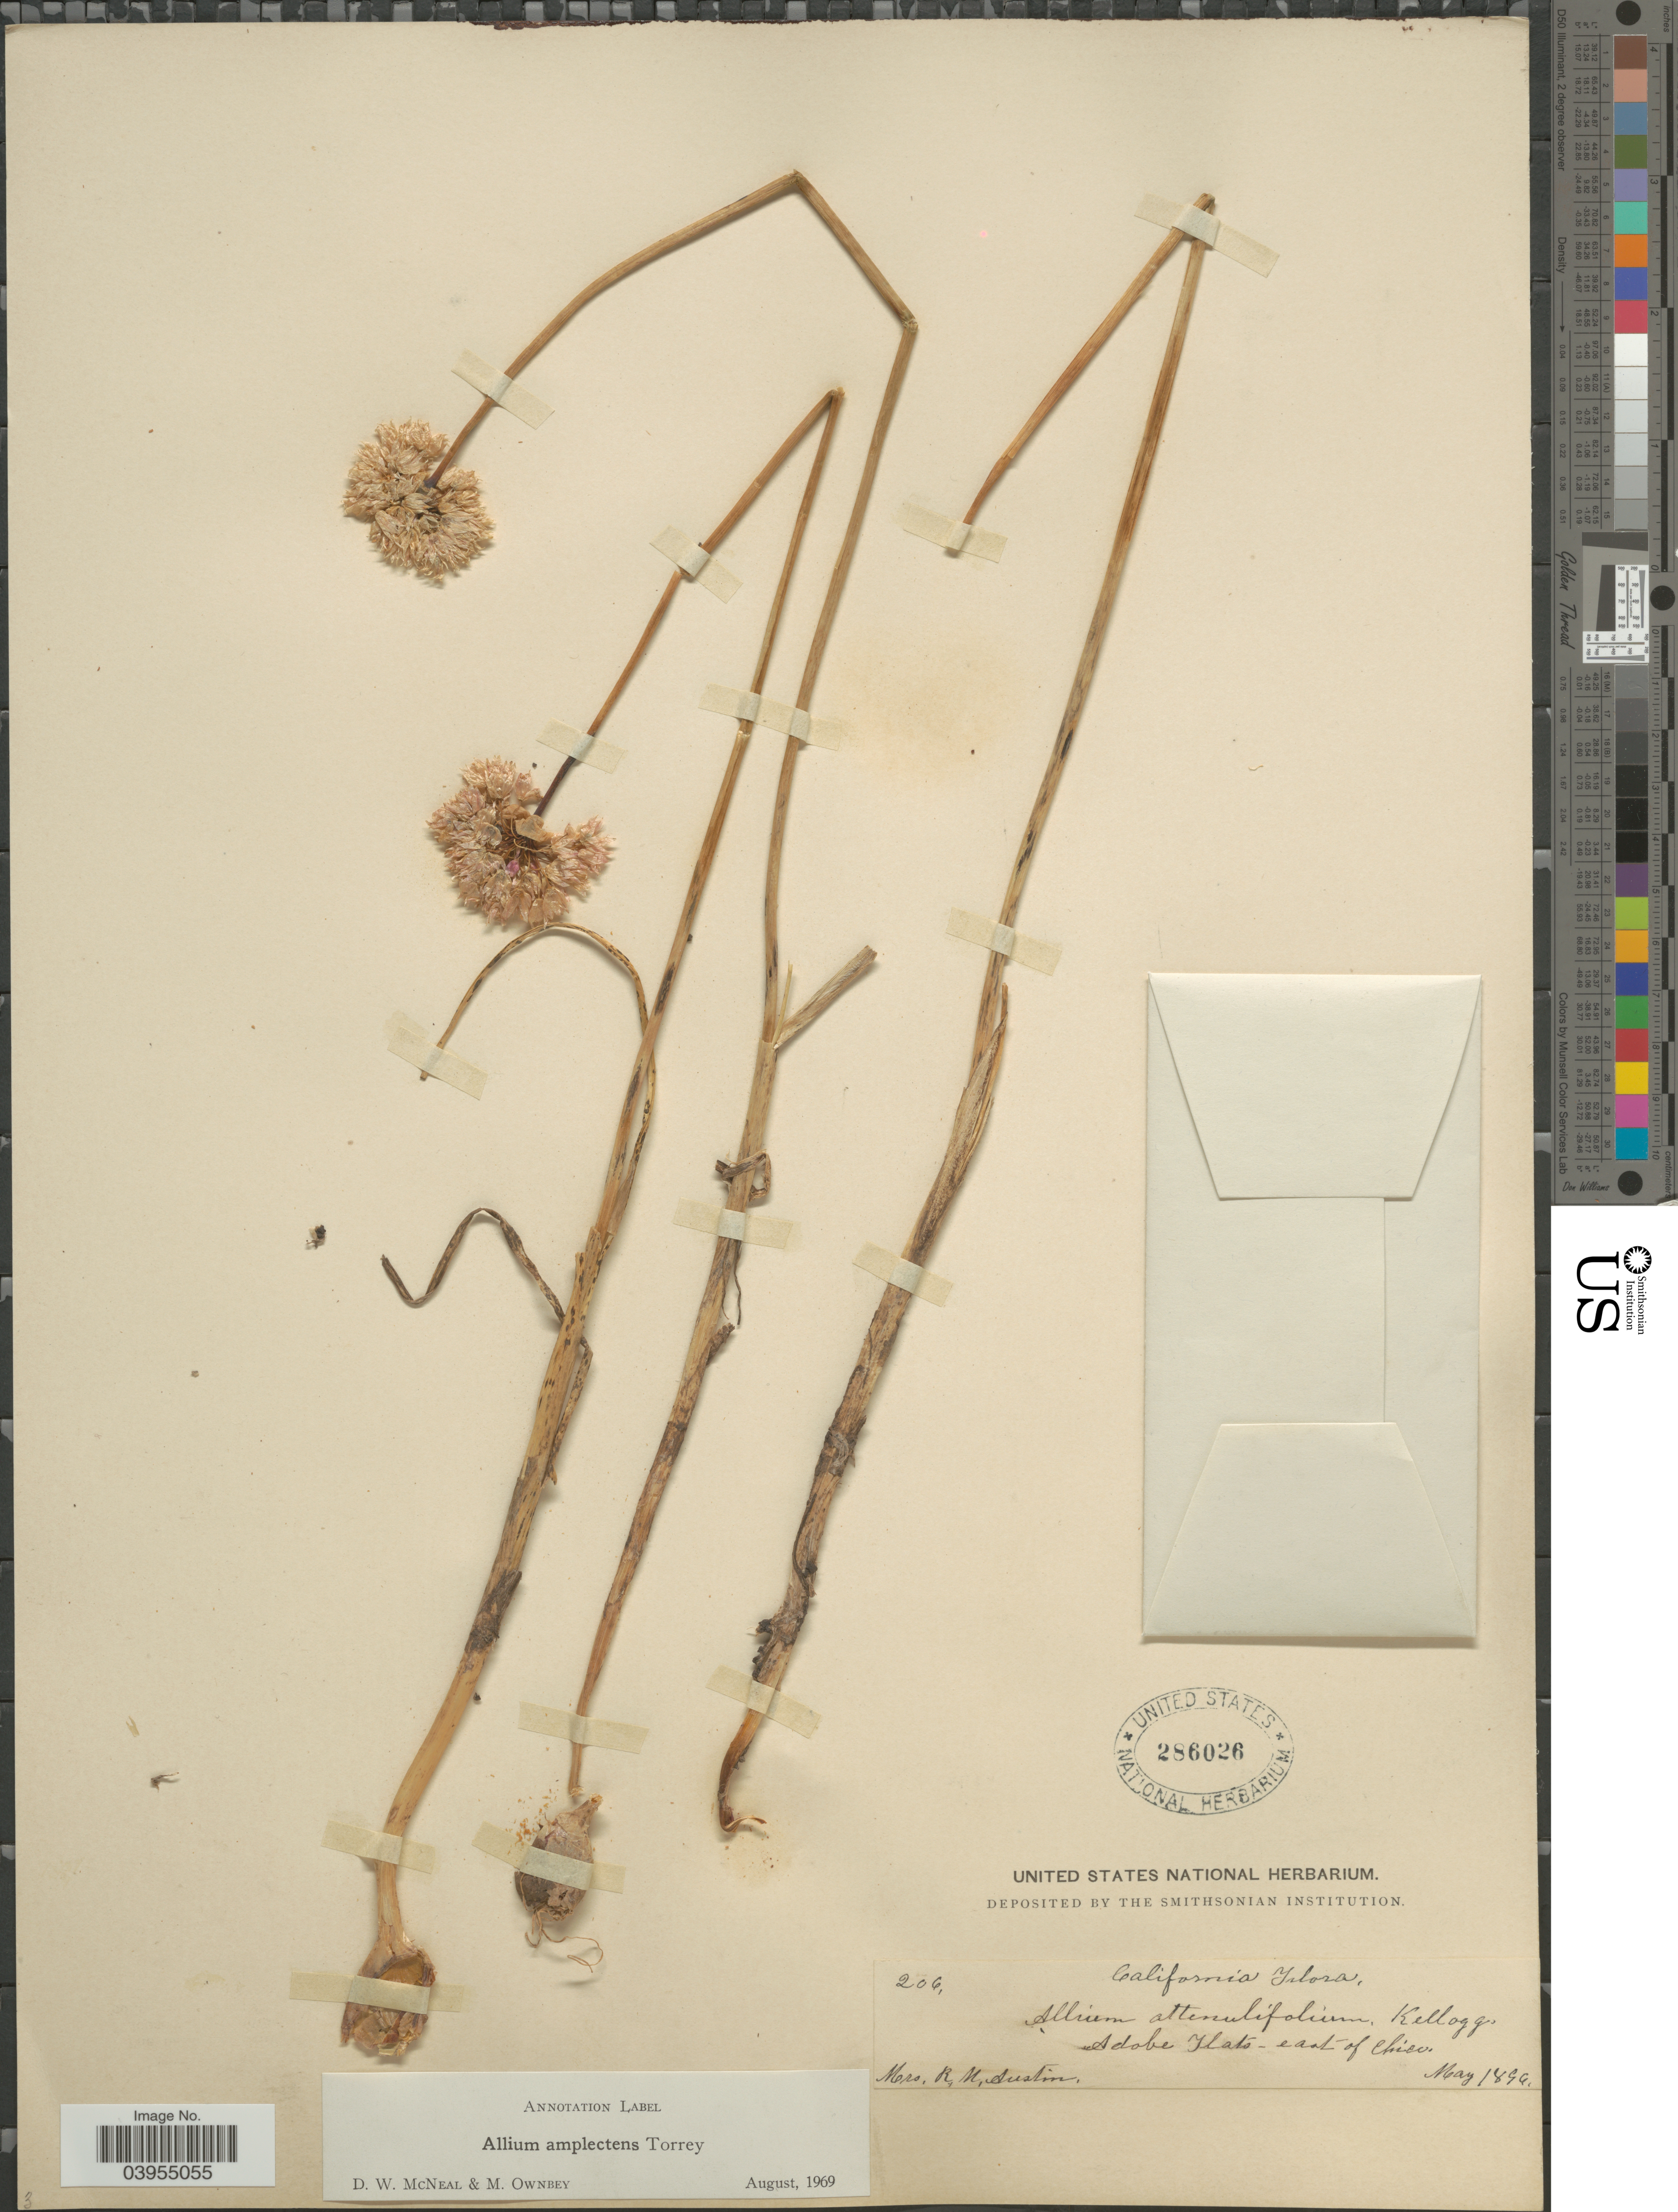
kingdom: Plantae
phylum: Tracheophyta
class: Liliopsida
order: Asparagales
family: Amaryllidaceae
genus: Allium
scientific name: Allium amplectens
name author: Torr.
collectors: R. Austin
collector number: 206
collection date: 1896-05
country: United States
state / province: California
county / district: Butte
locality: Adobe Flats - east of Chico.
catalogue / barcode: US 286026